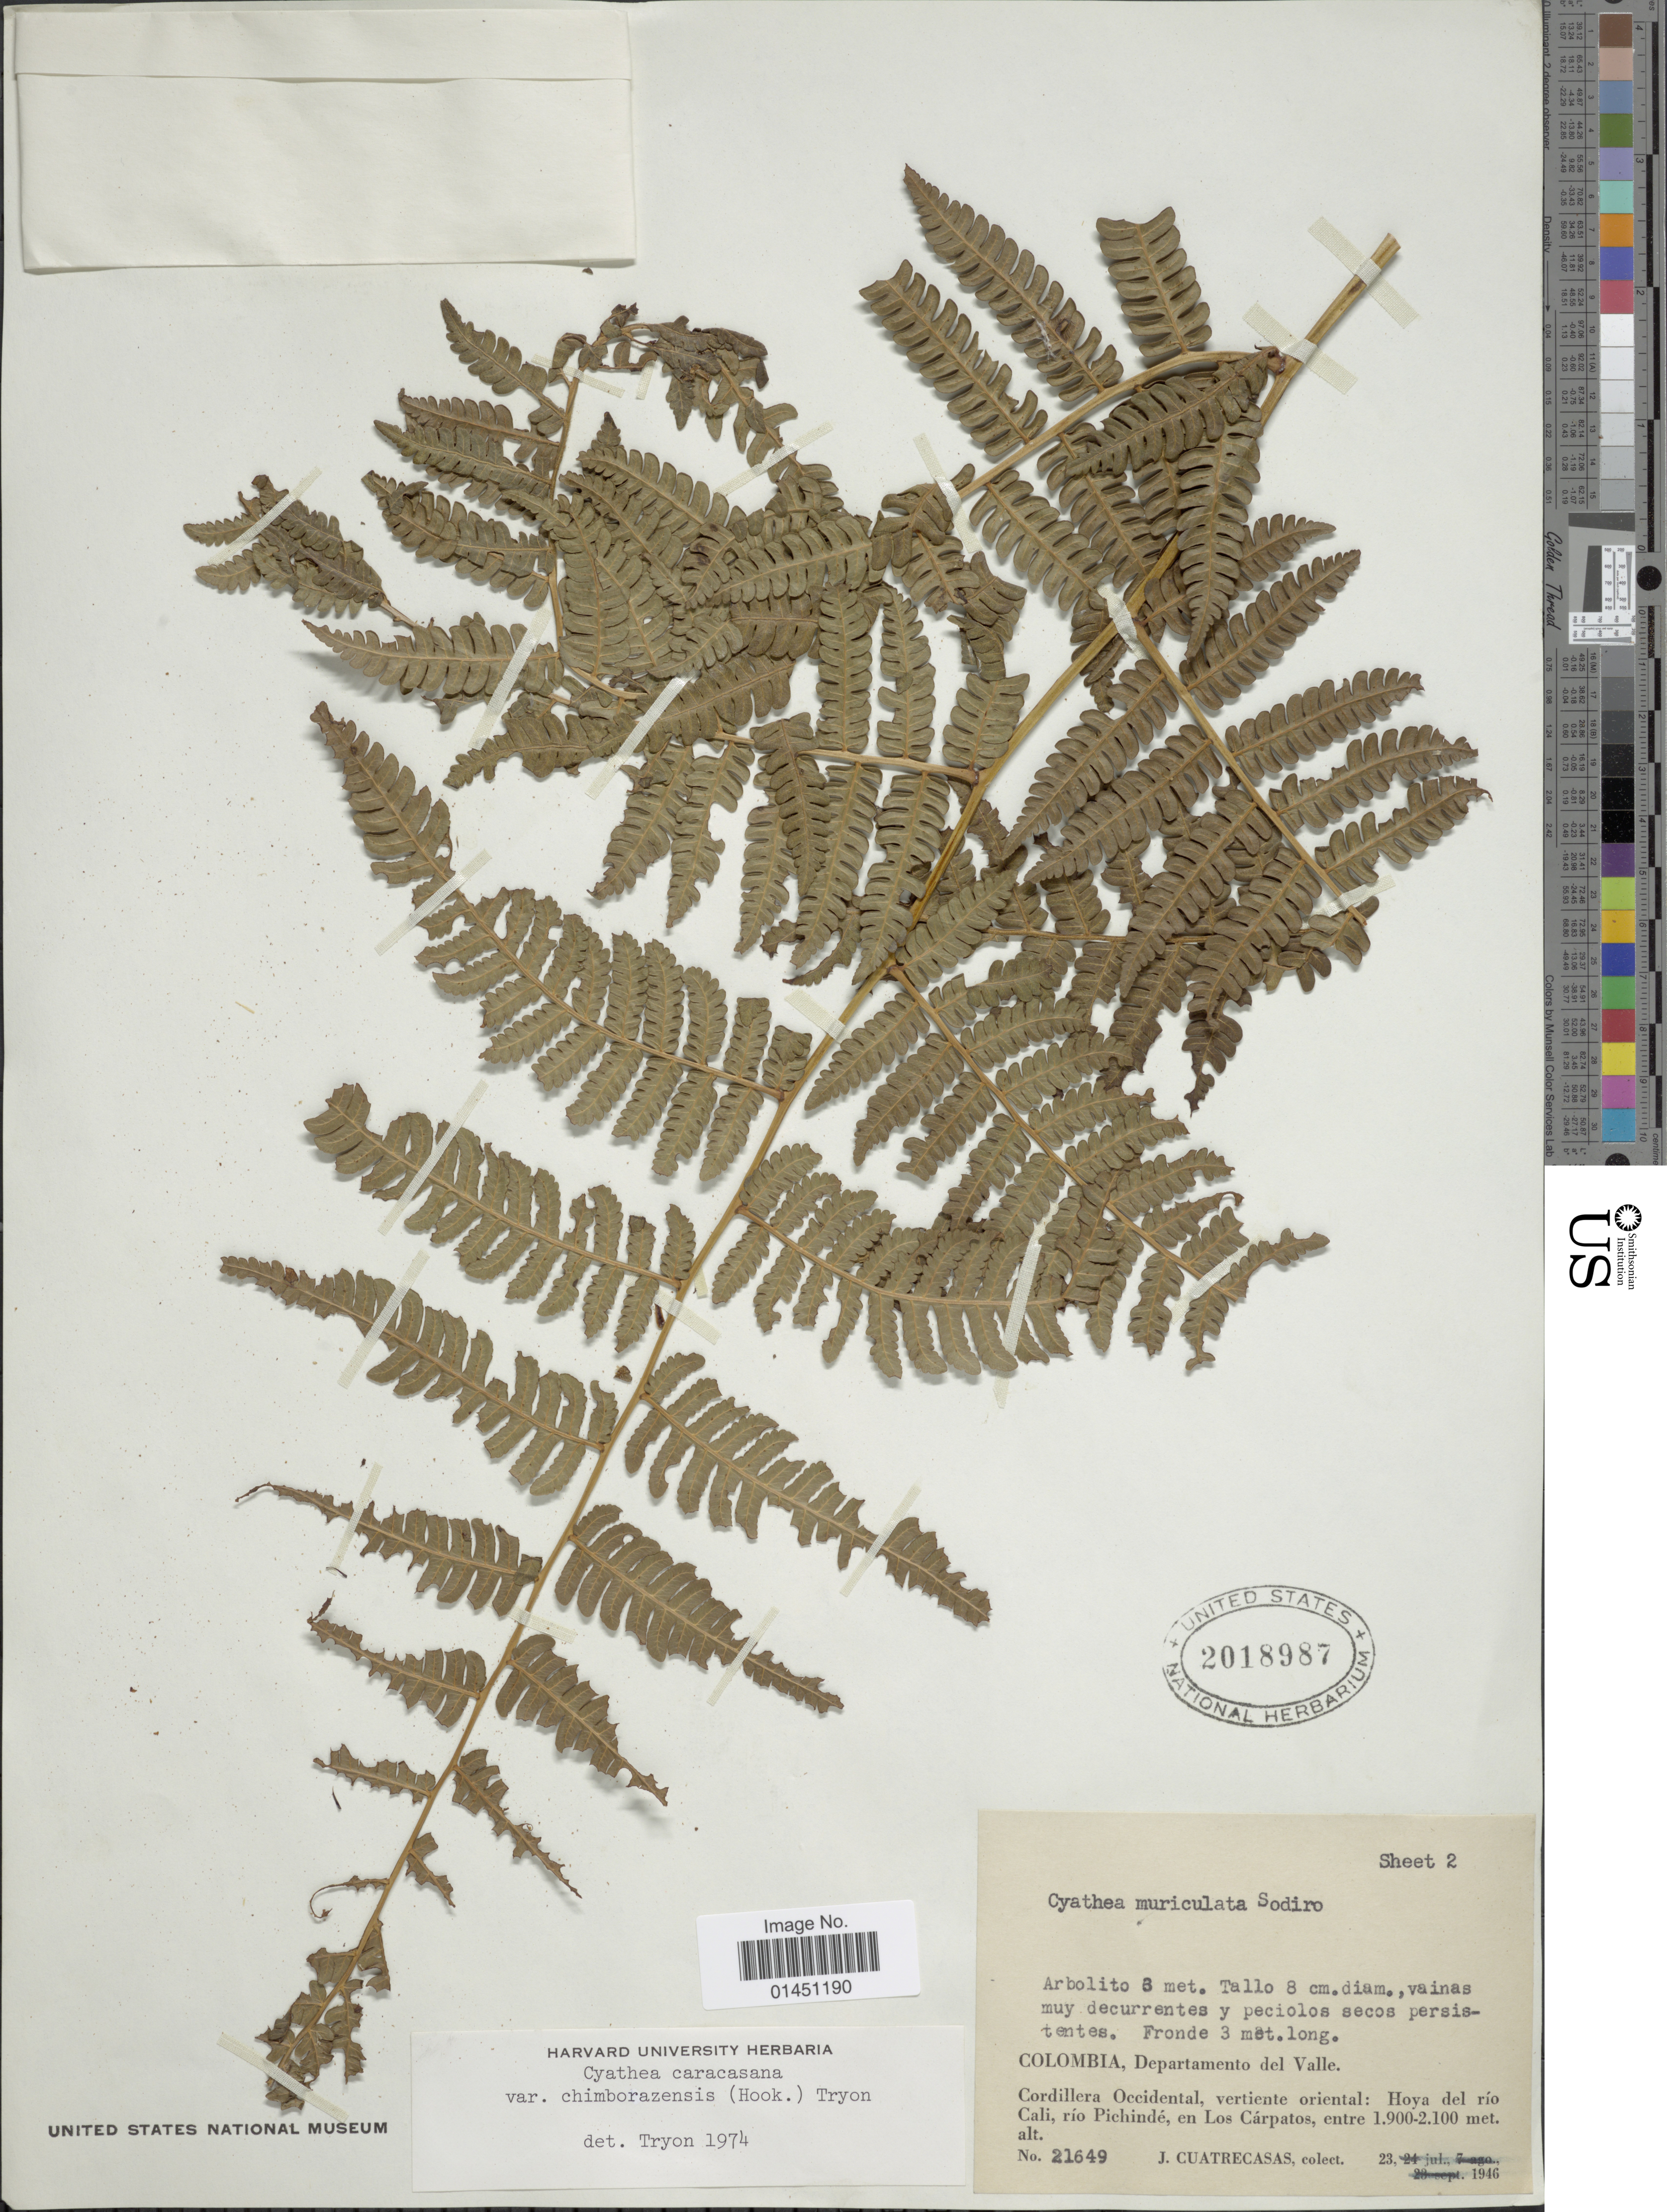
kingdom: Plantae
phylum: Tracheophyta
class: Polypodiopsida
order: Cyatheales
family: Cyatheaceae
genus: Cyathea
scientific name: Cyathea caracasana var. chimborazensis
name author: (Hook.) R.M. Tryon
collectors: J. Cuatrecasas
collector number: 21649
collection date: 1946-07-23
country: Colombia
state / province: Valle del Cauca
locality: Departamento del Valle, Cordillera Occidental, vertiente oriental; Hoya del rio Cali, Rio Pichinde, en Los Carpatos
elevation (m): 1900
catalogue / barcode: US 2018987